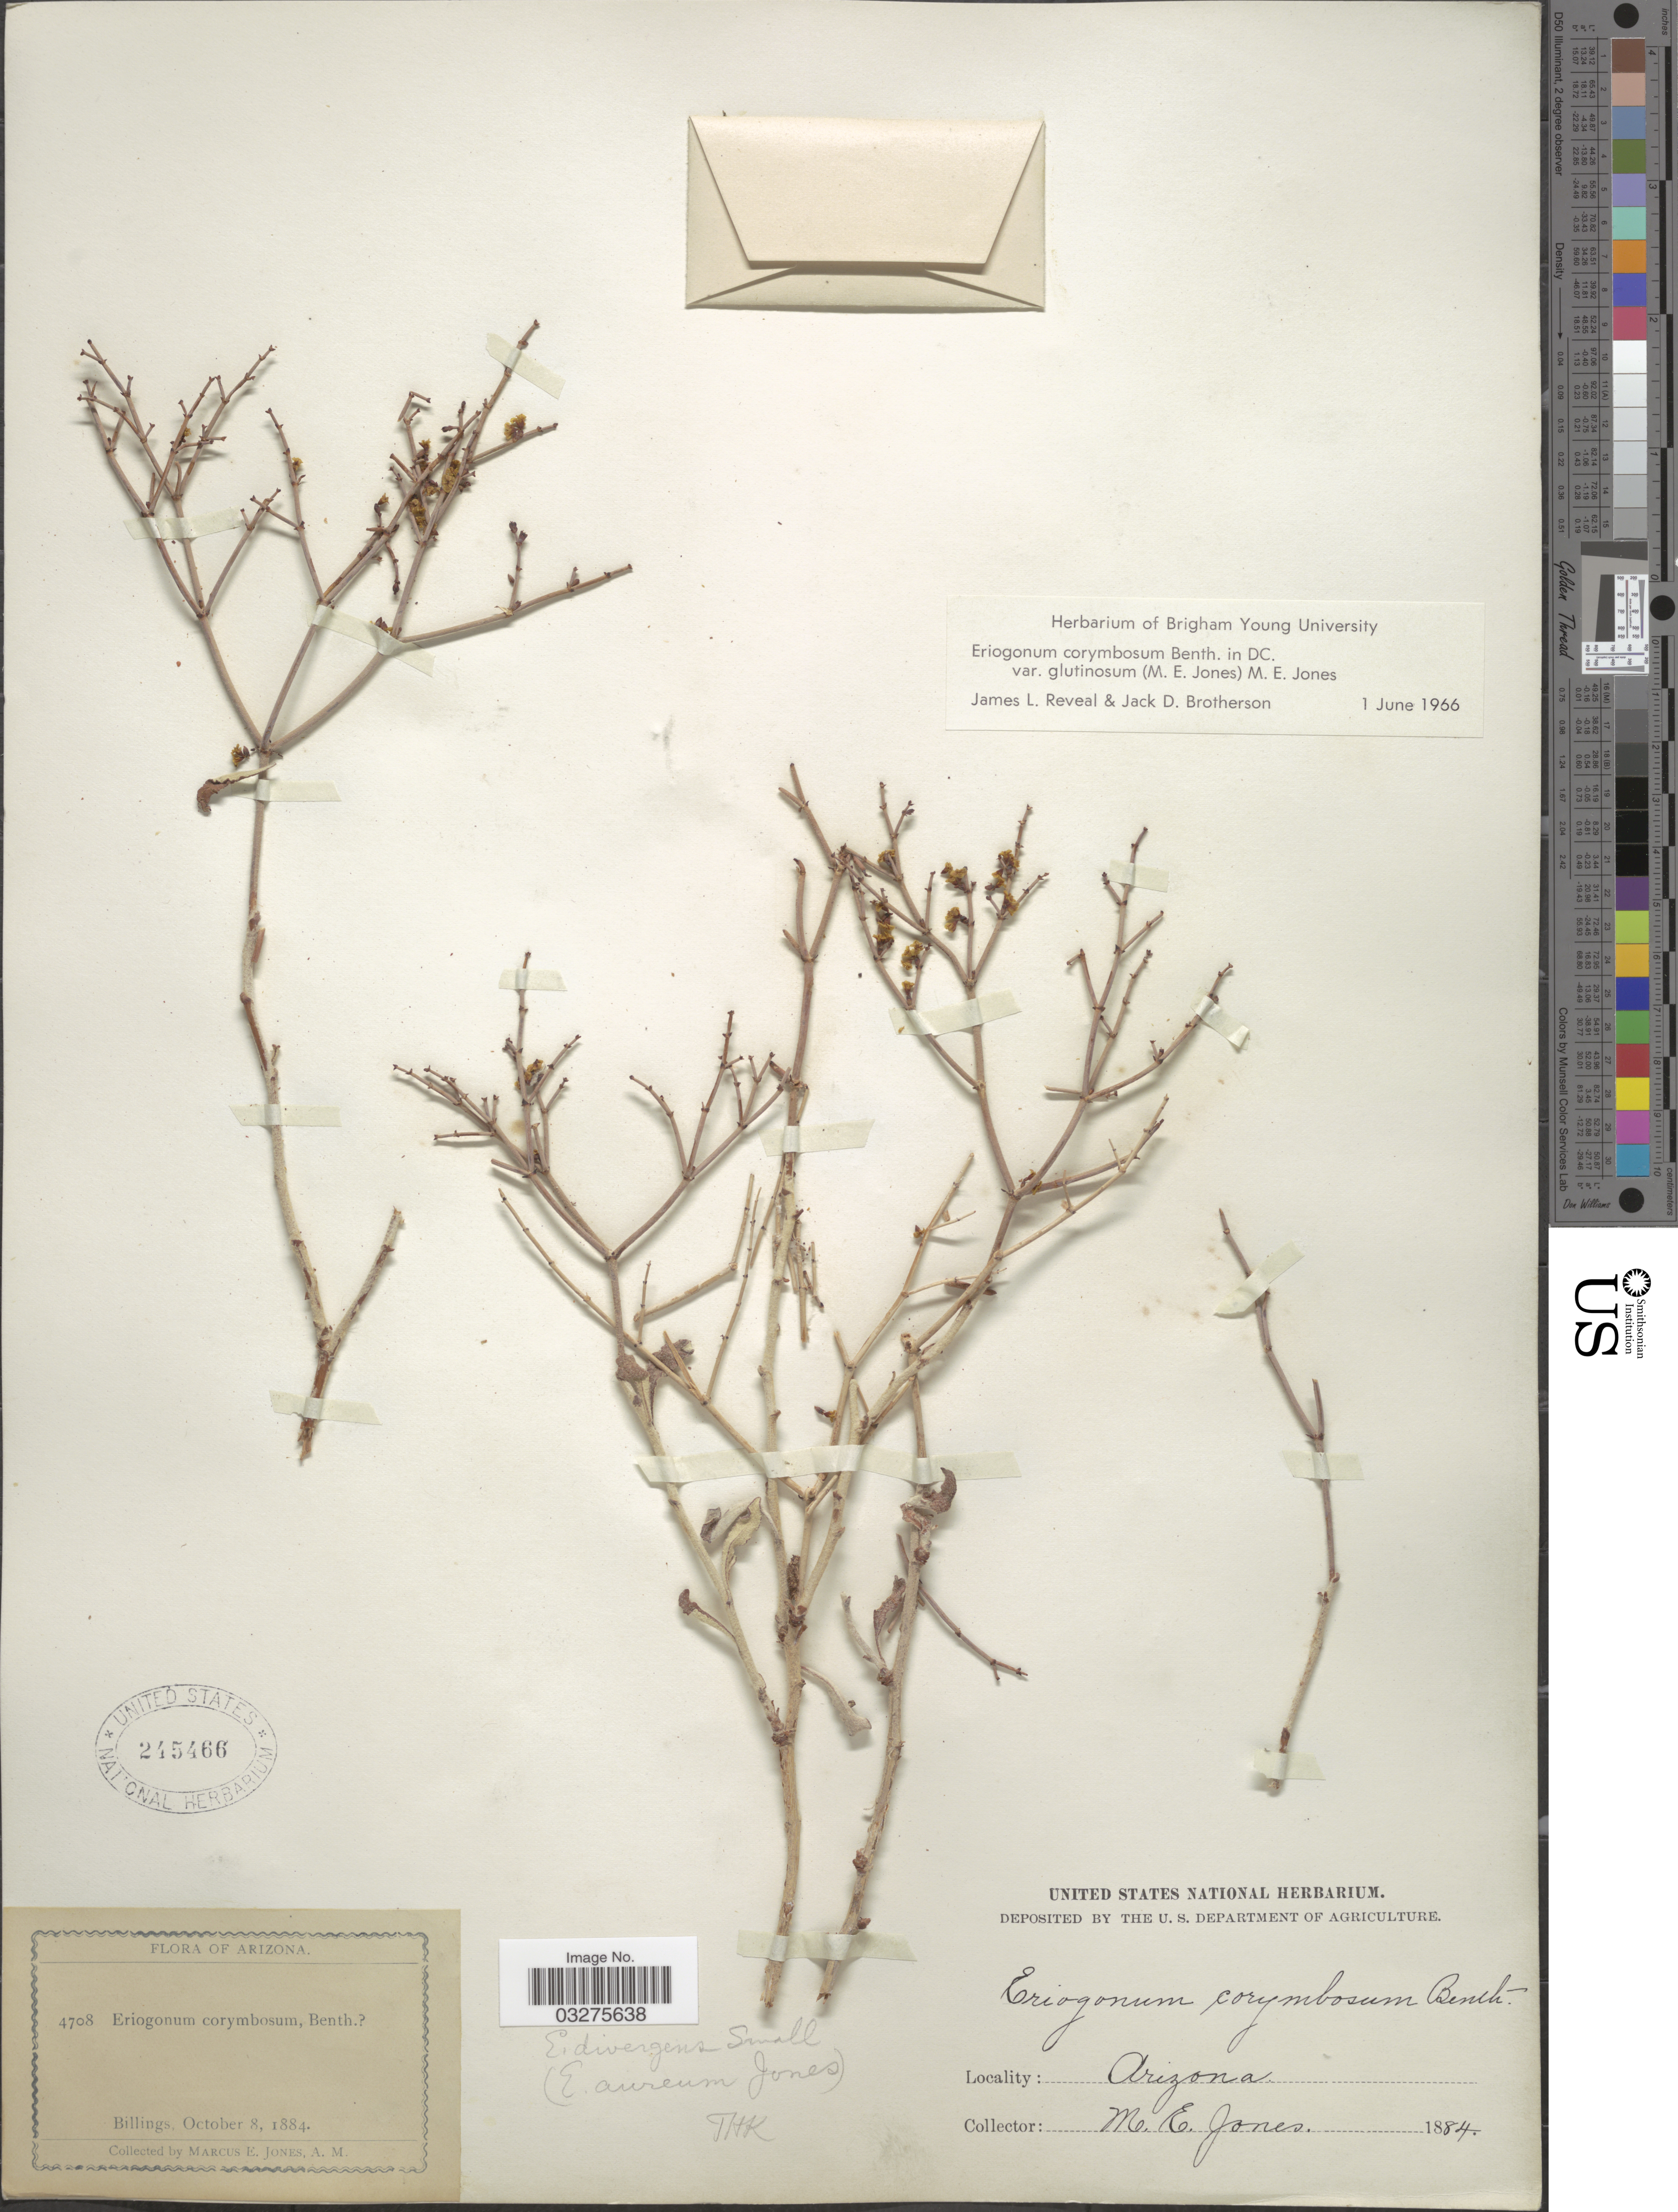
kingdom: Plantae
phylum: Tracheophyta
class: Magnoliopsida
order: Caryophyllales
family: Polygonaceae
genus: Eriogonum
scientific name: Eriogonum corymbosum var. glutinosum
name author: (M.E. Jones) M.E. Jones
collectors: M. E. Jones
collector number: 4708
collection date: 1884-10-08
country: United States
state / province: Arizona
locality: Billings.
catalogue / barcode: US 245466